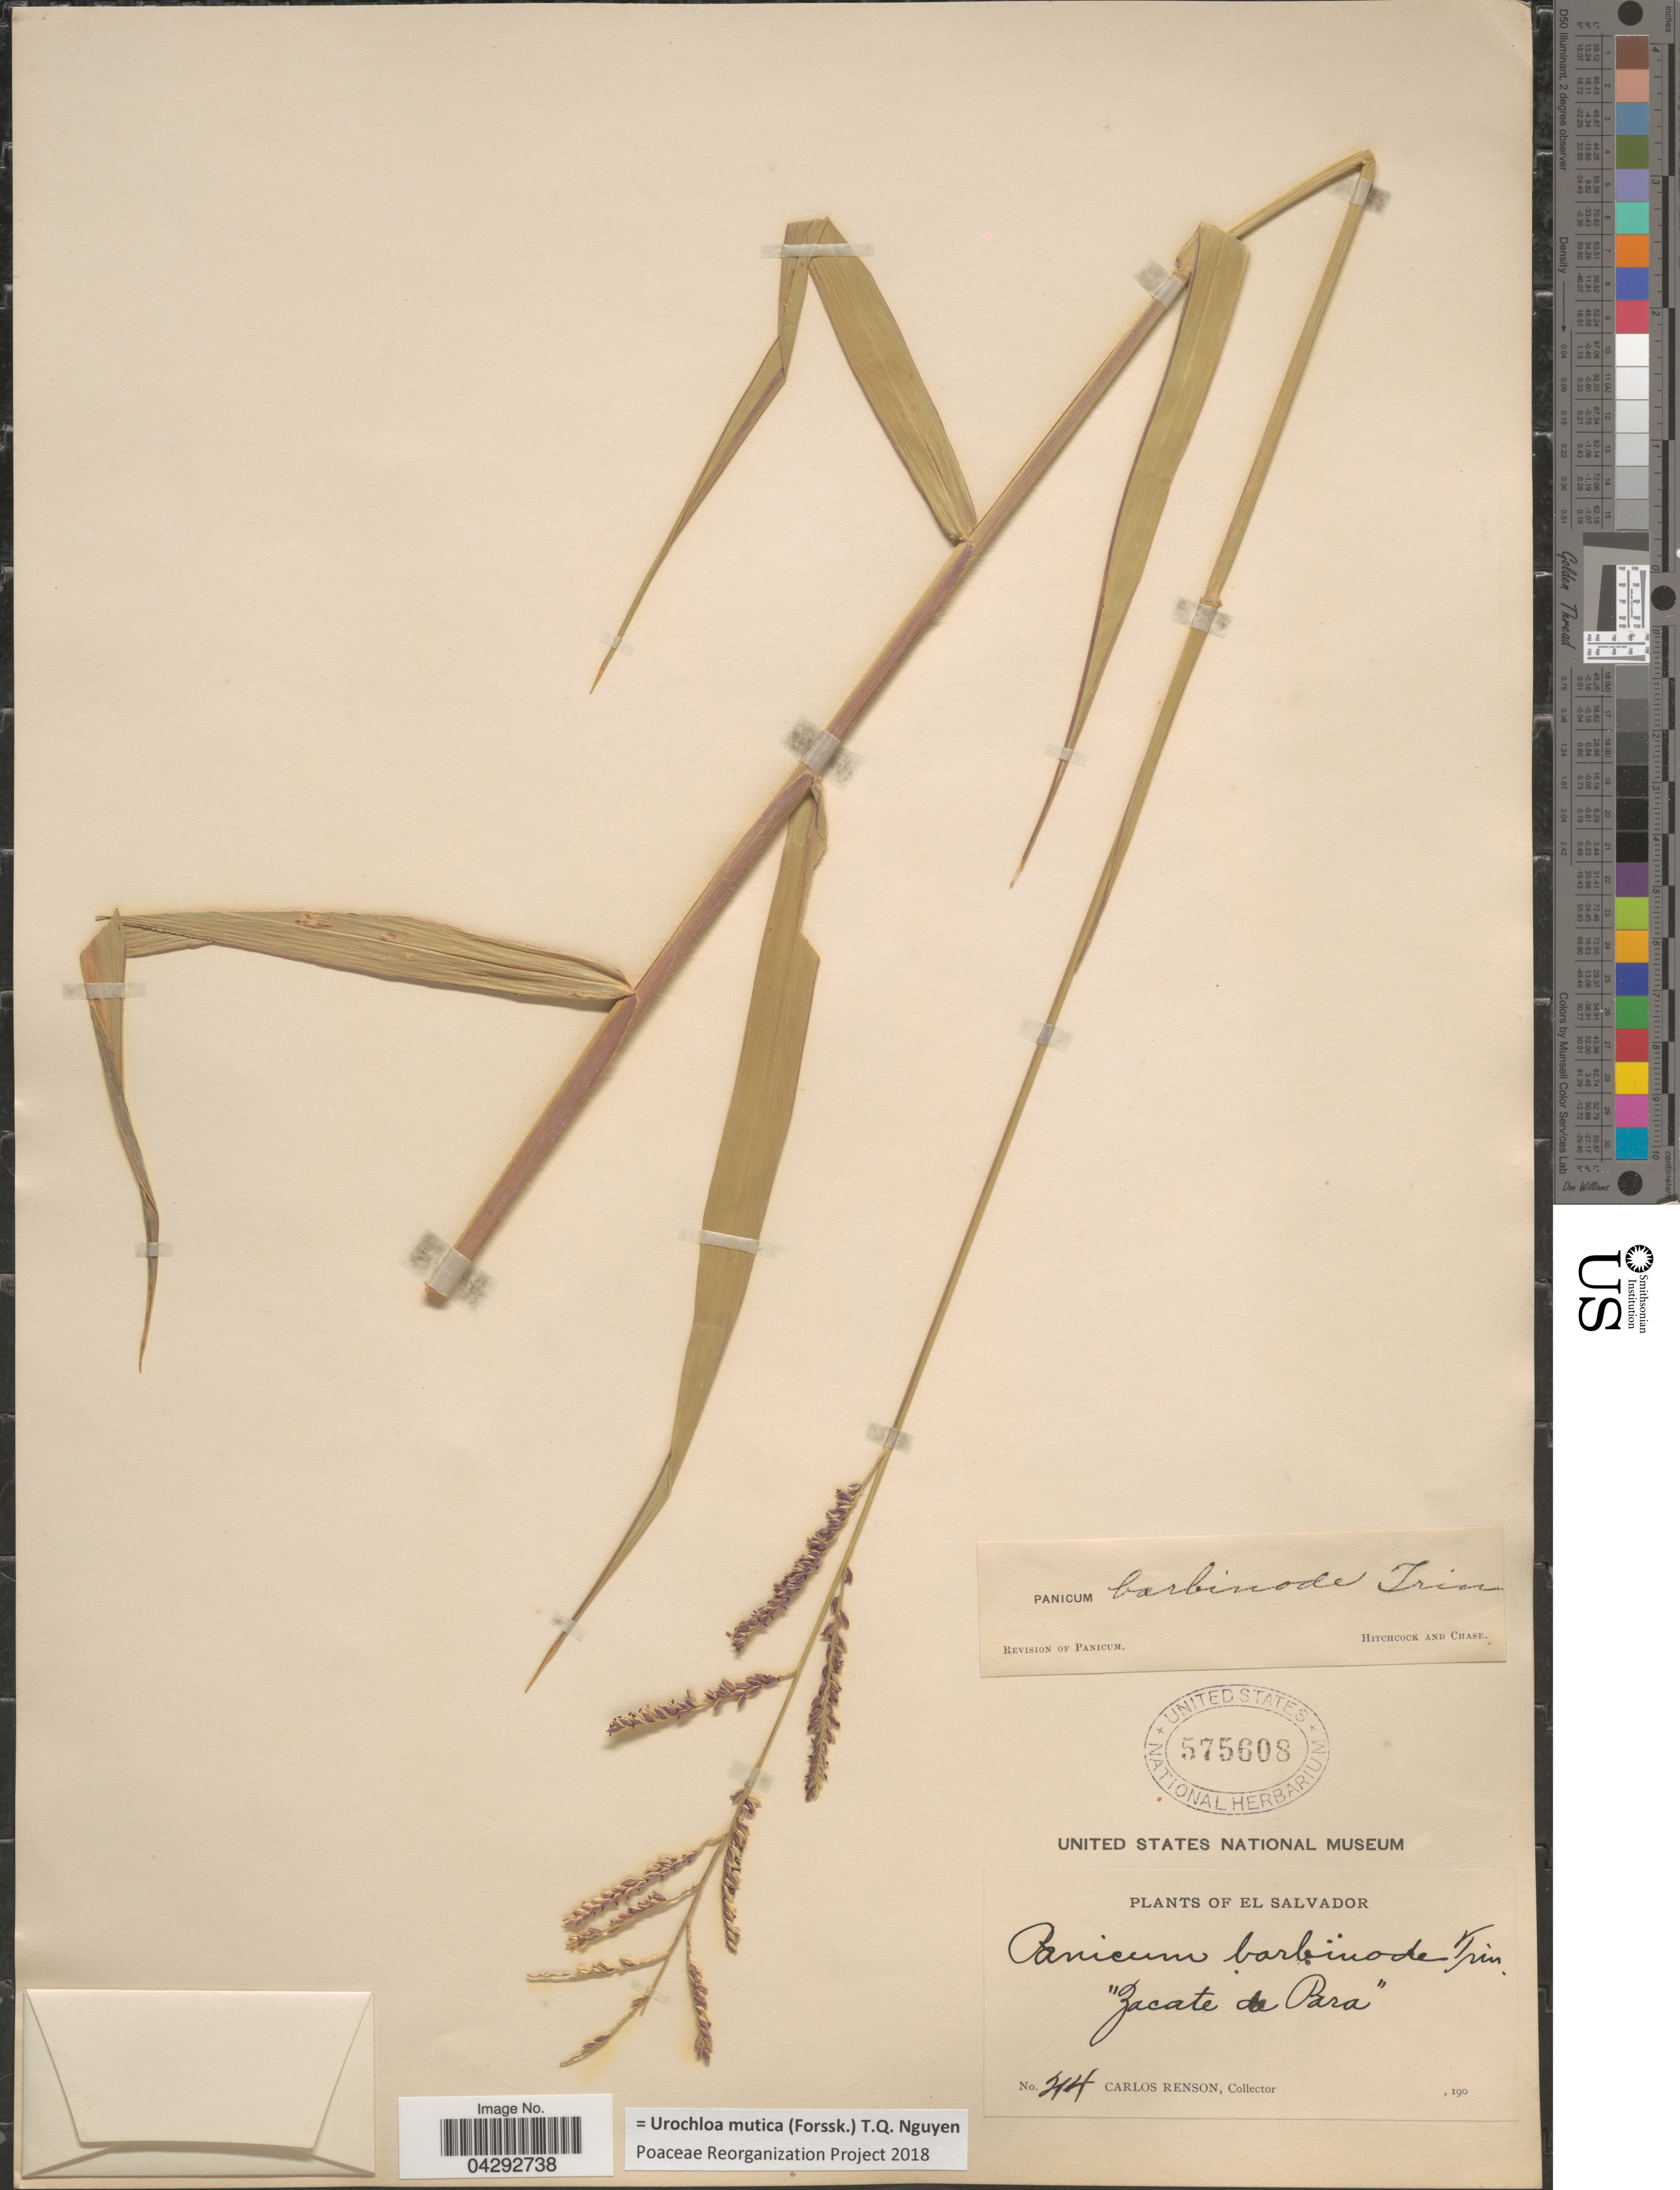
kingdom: Plantae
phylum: Tracheophyta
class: Liliopsida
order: Poales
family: Poaceae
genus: Urochloa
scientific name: Urochloa mutica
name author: (Forssk.) T.Q. Nguyen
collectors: C. Renson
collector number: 214*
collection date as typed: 190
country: El Salvador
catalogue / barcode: US 575608